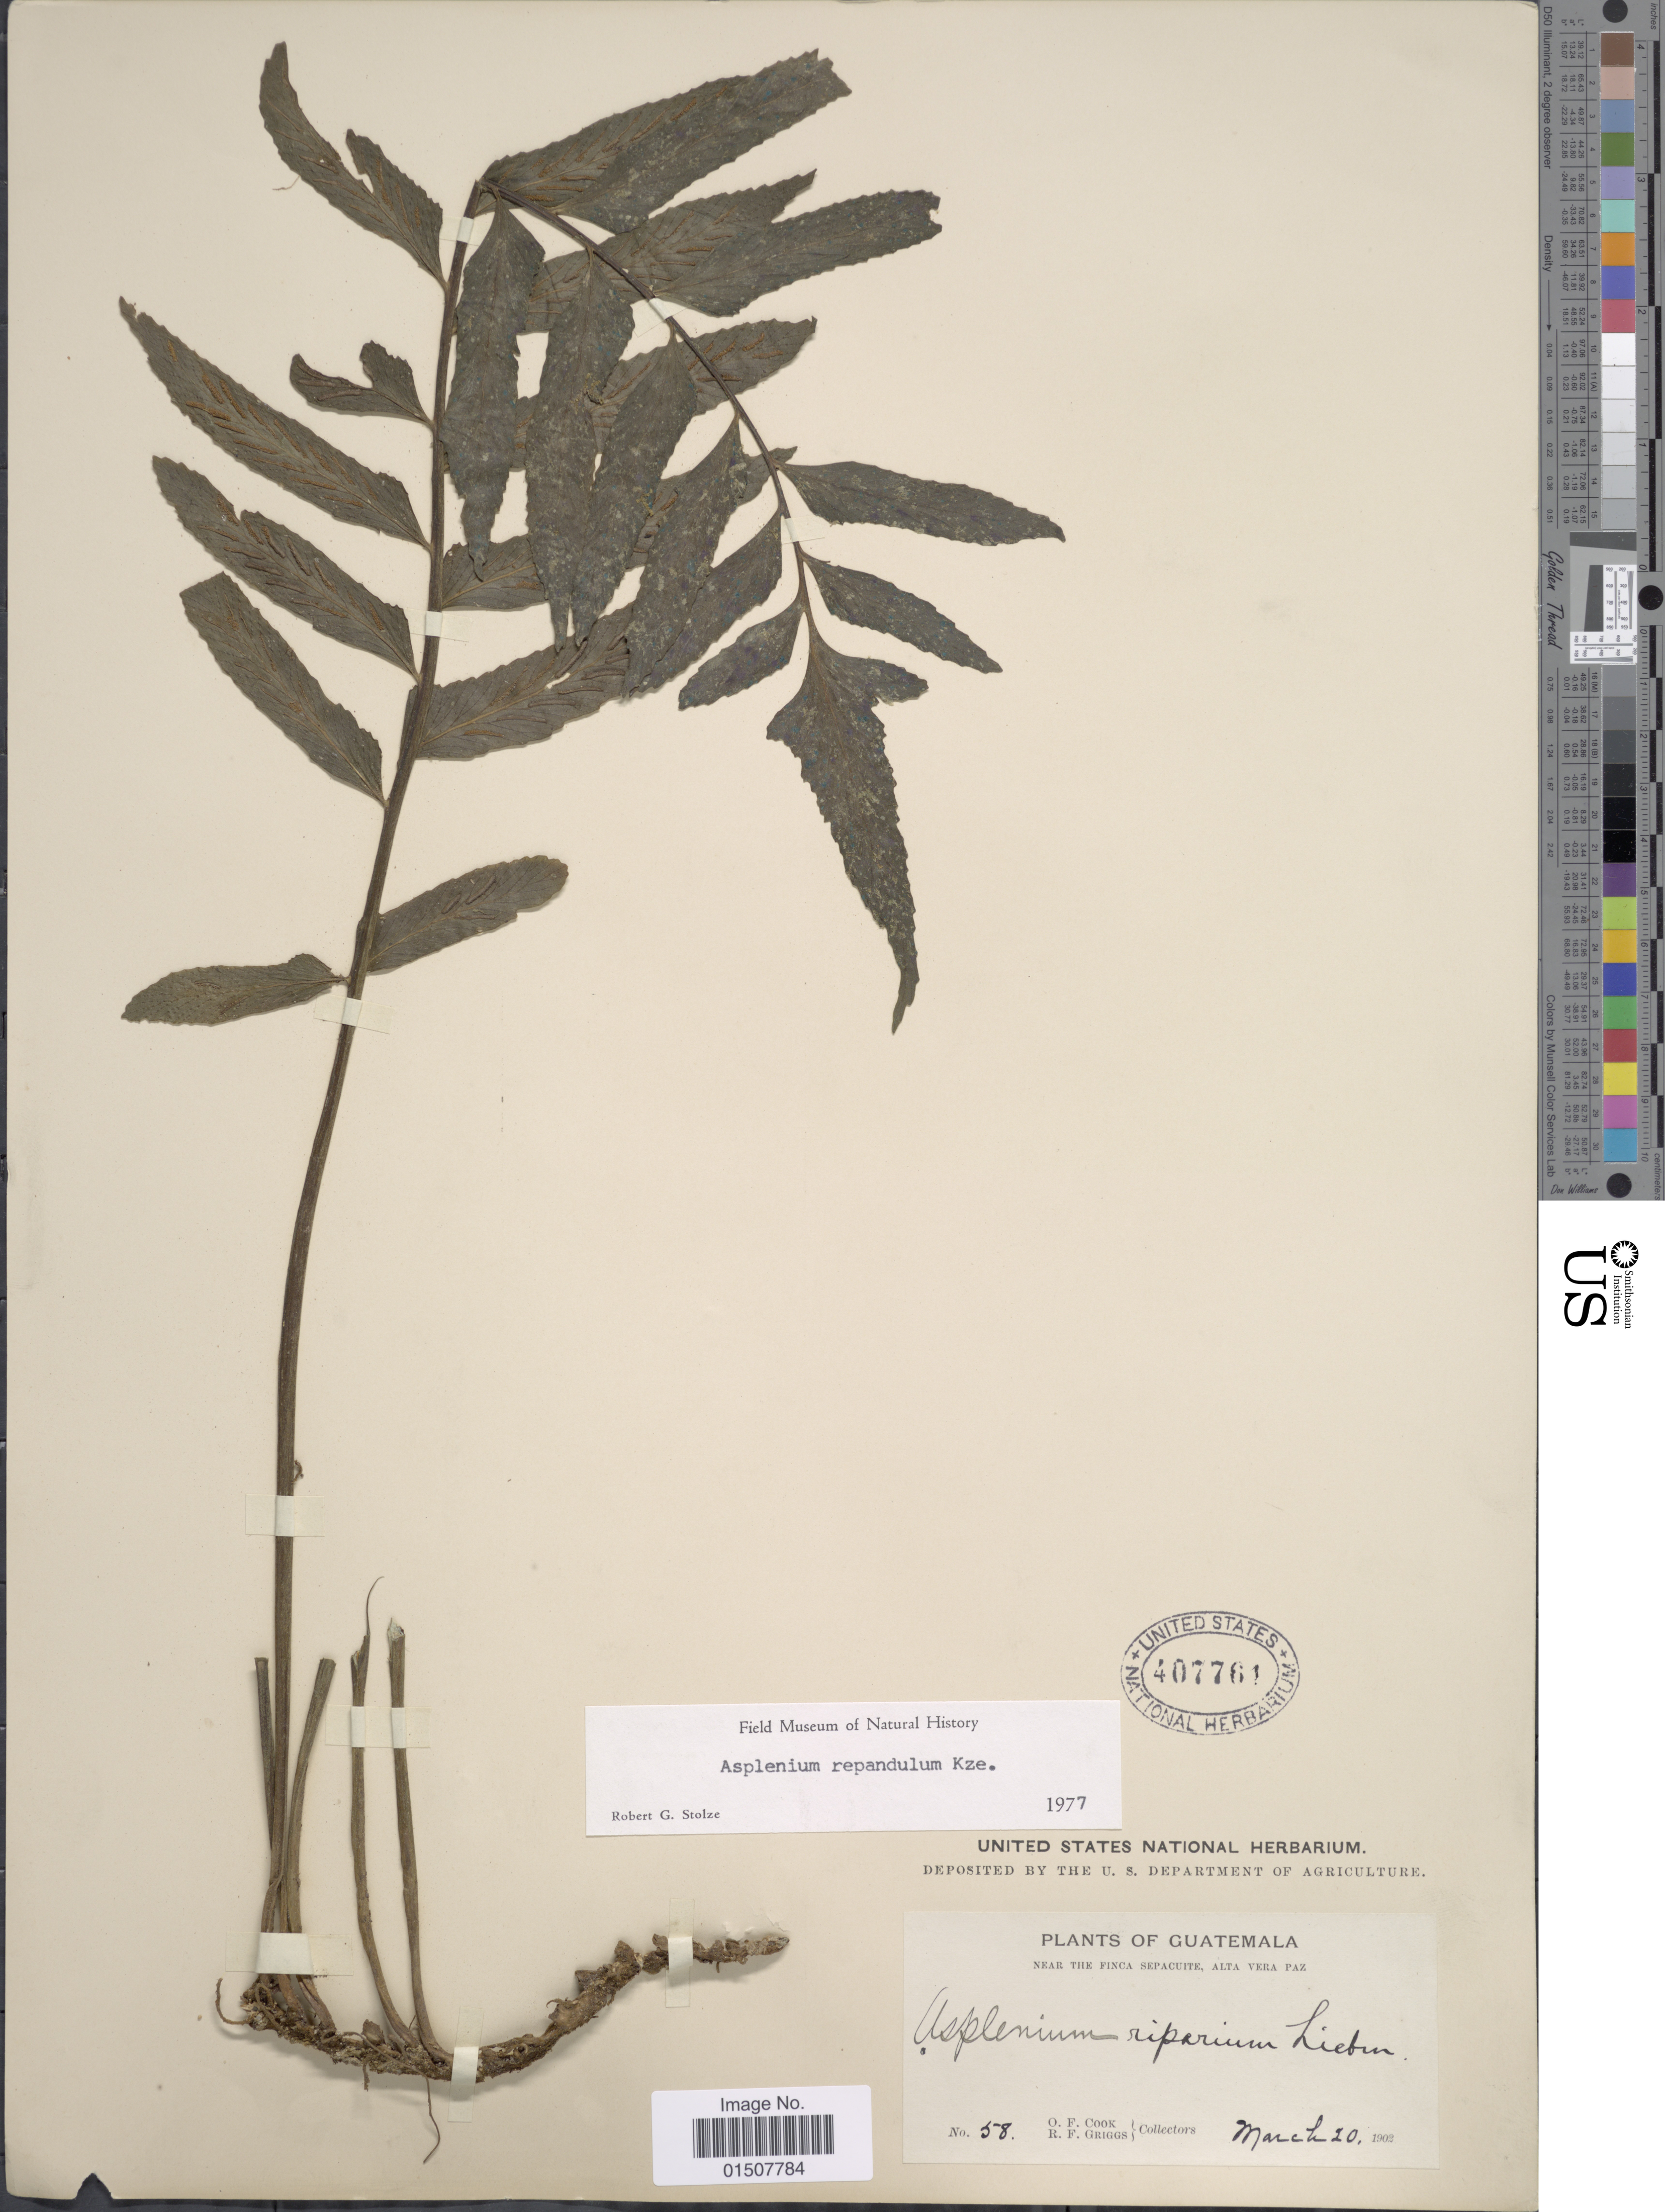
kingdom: Plantae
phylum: Tracheophyta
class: Polypodiopsida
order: Polypodiales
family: Aspleniaceae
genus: Asplenium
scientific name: Asplenium riparium Brack., nom. illeg.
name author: Brack. in Wilkes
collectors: O. F. Cook & R. F. Griggs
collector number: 58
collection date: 1902-03-10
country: Guatemala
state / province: Alta Verapaz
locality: Near the Finca Sepacuite, Alta Vera Paz.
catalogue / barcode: US 407761